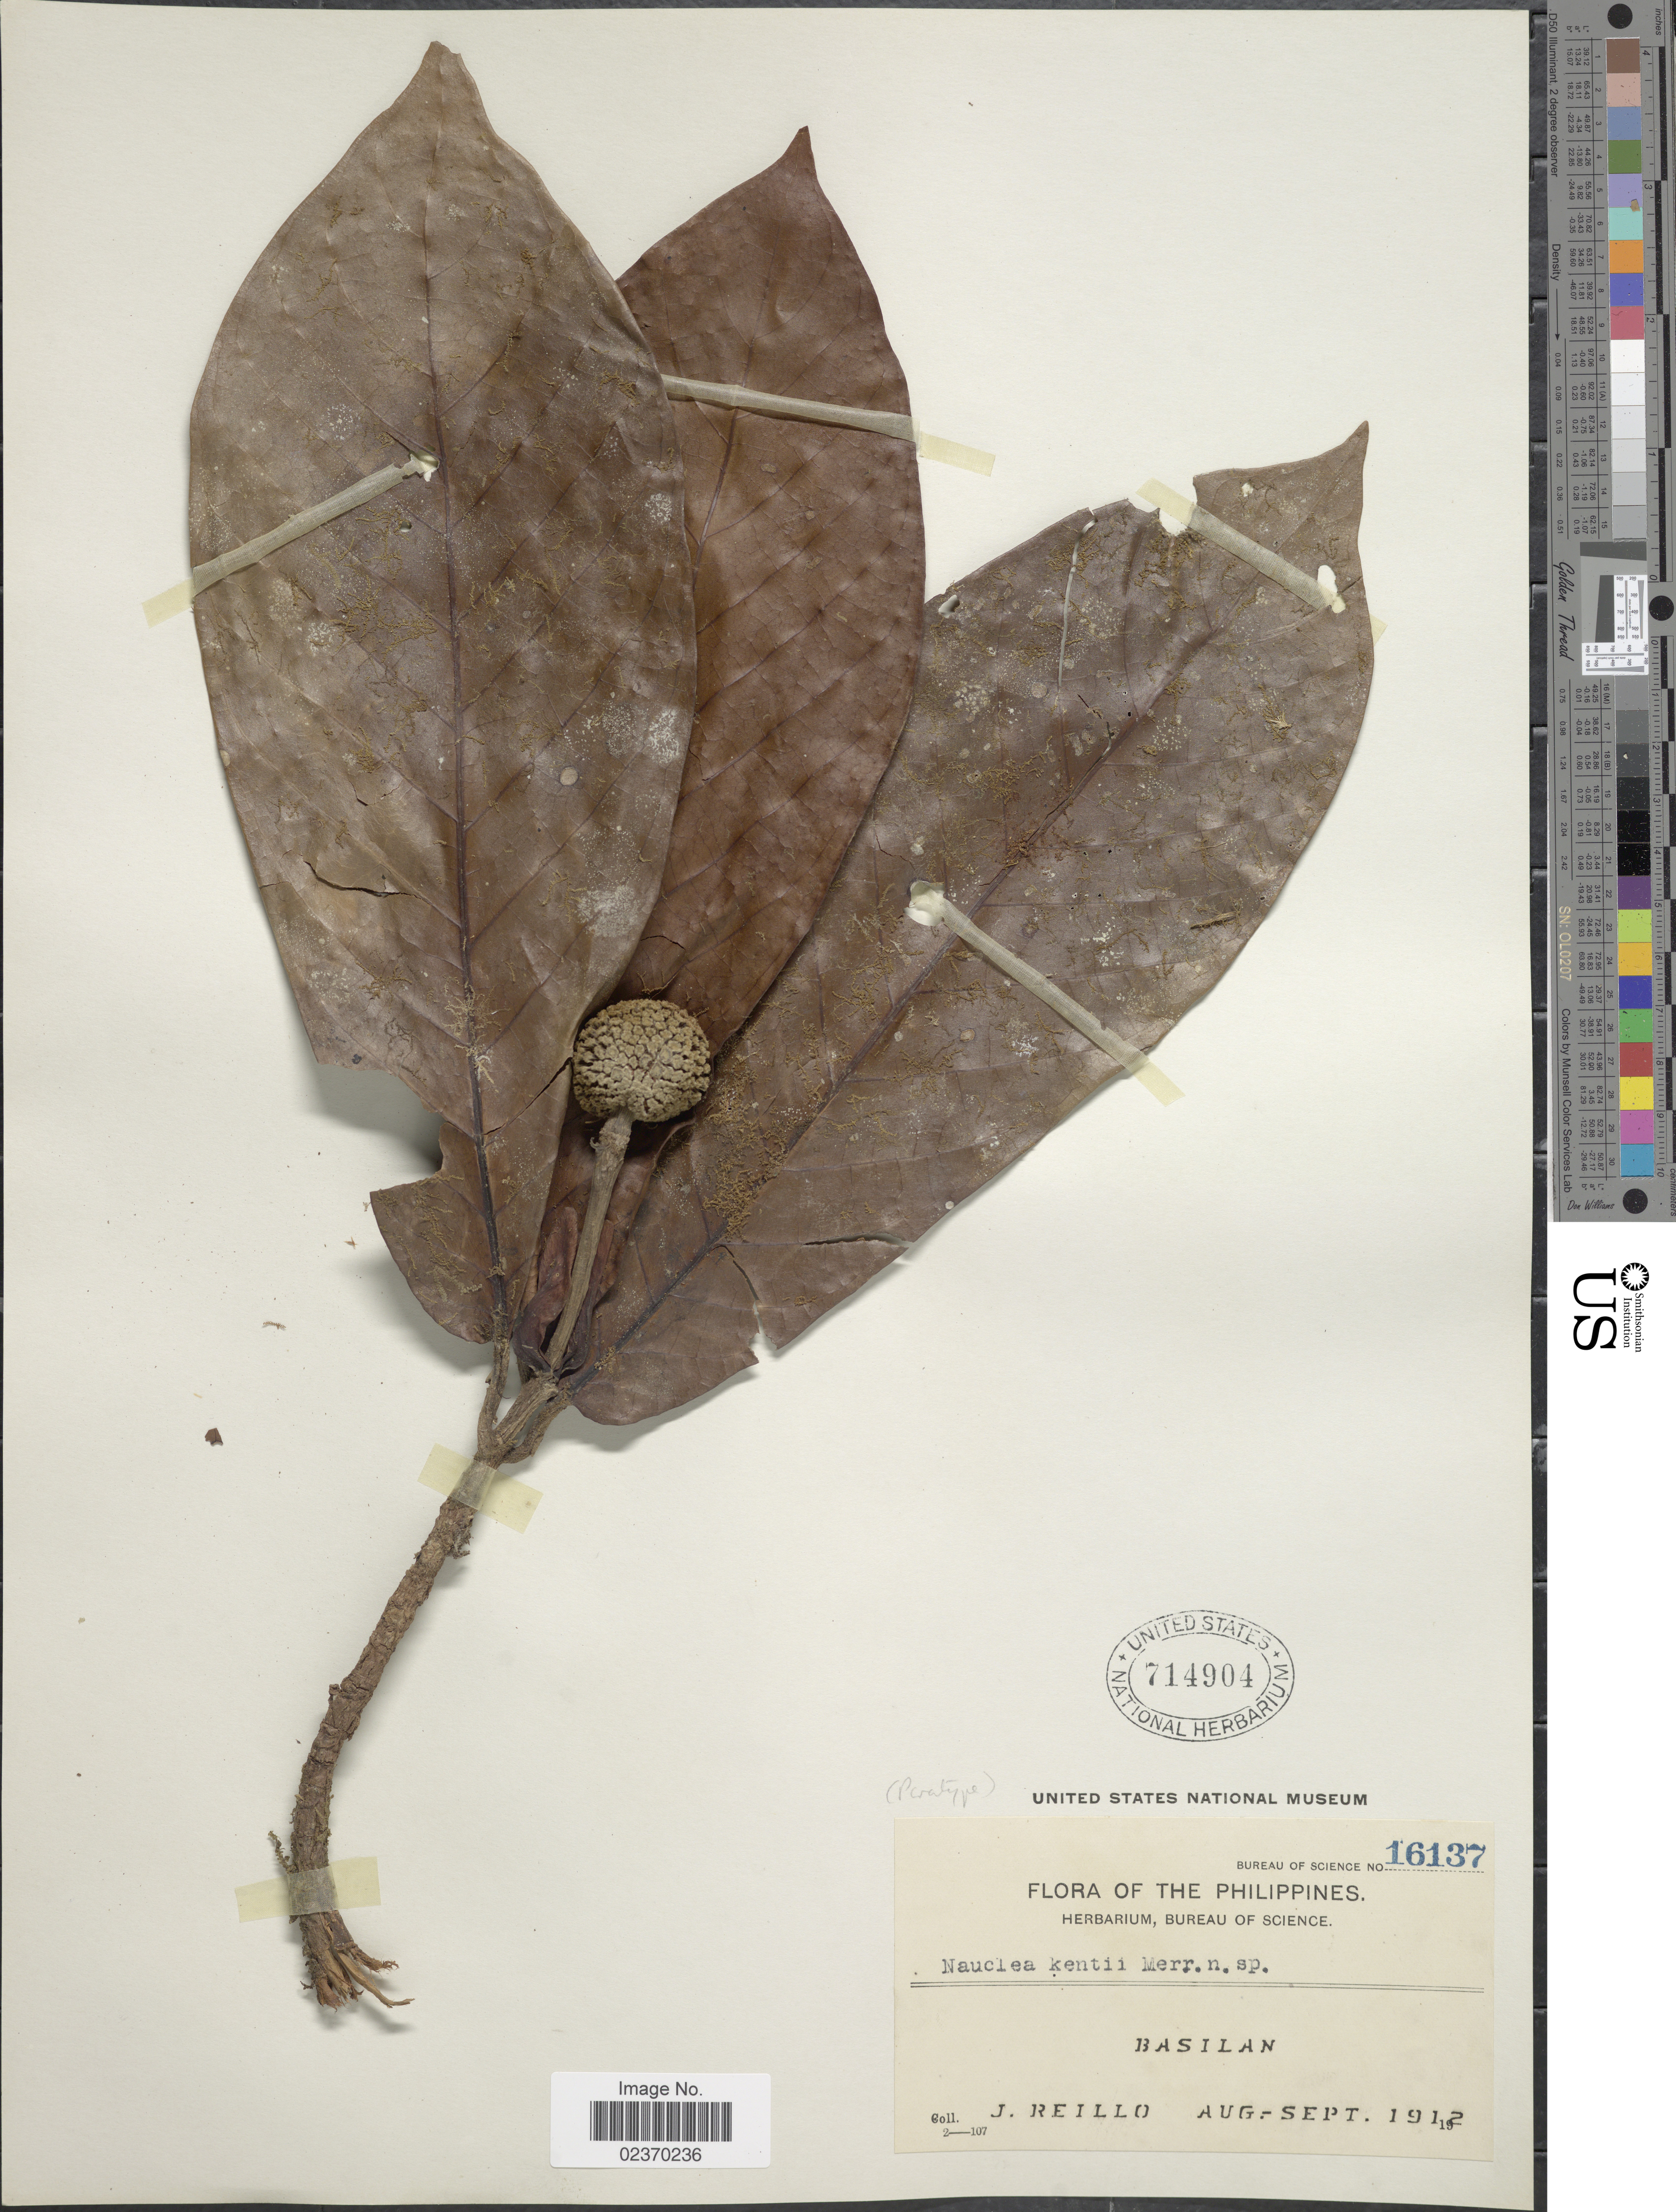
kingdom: Plantae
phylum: Tracheophyta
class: Magnoliopsida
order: Gentianales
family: Rubiaceae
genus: Neonauclea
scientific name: Neonauclea kentii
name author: (Merr.) Merr.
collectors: J. Reillo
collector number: Bureau of Science 16137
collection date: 1912-08/1912-09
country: Philippines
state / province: Muslim Mindanao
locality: Basilan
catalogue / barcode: US 714904